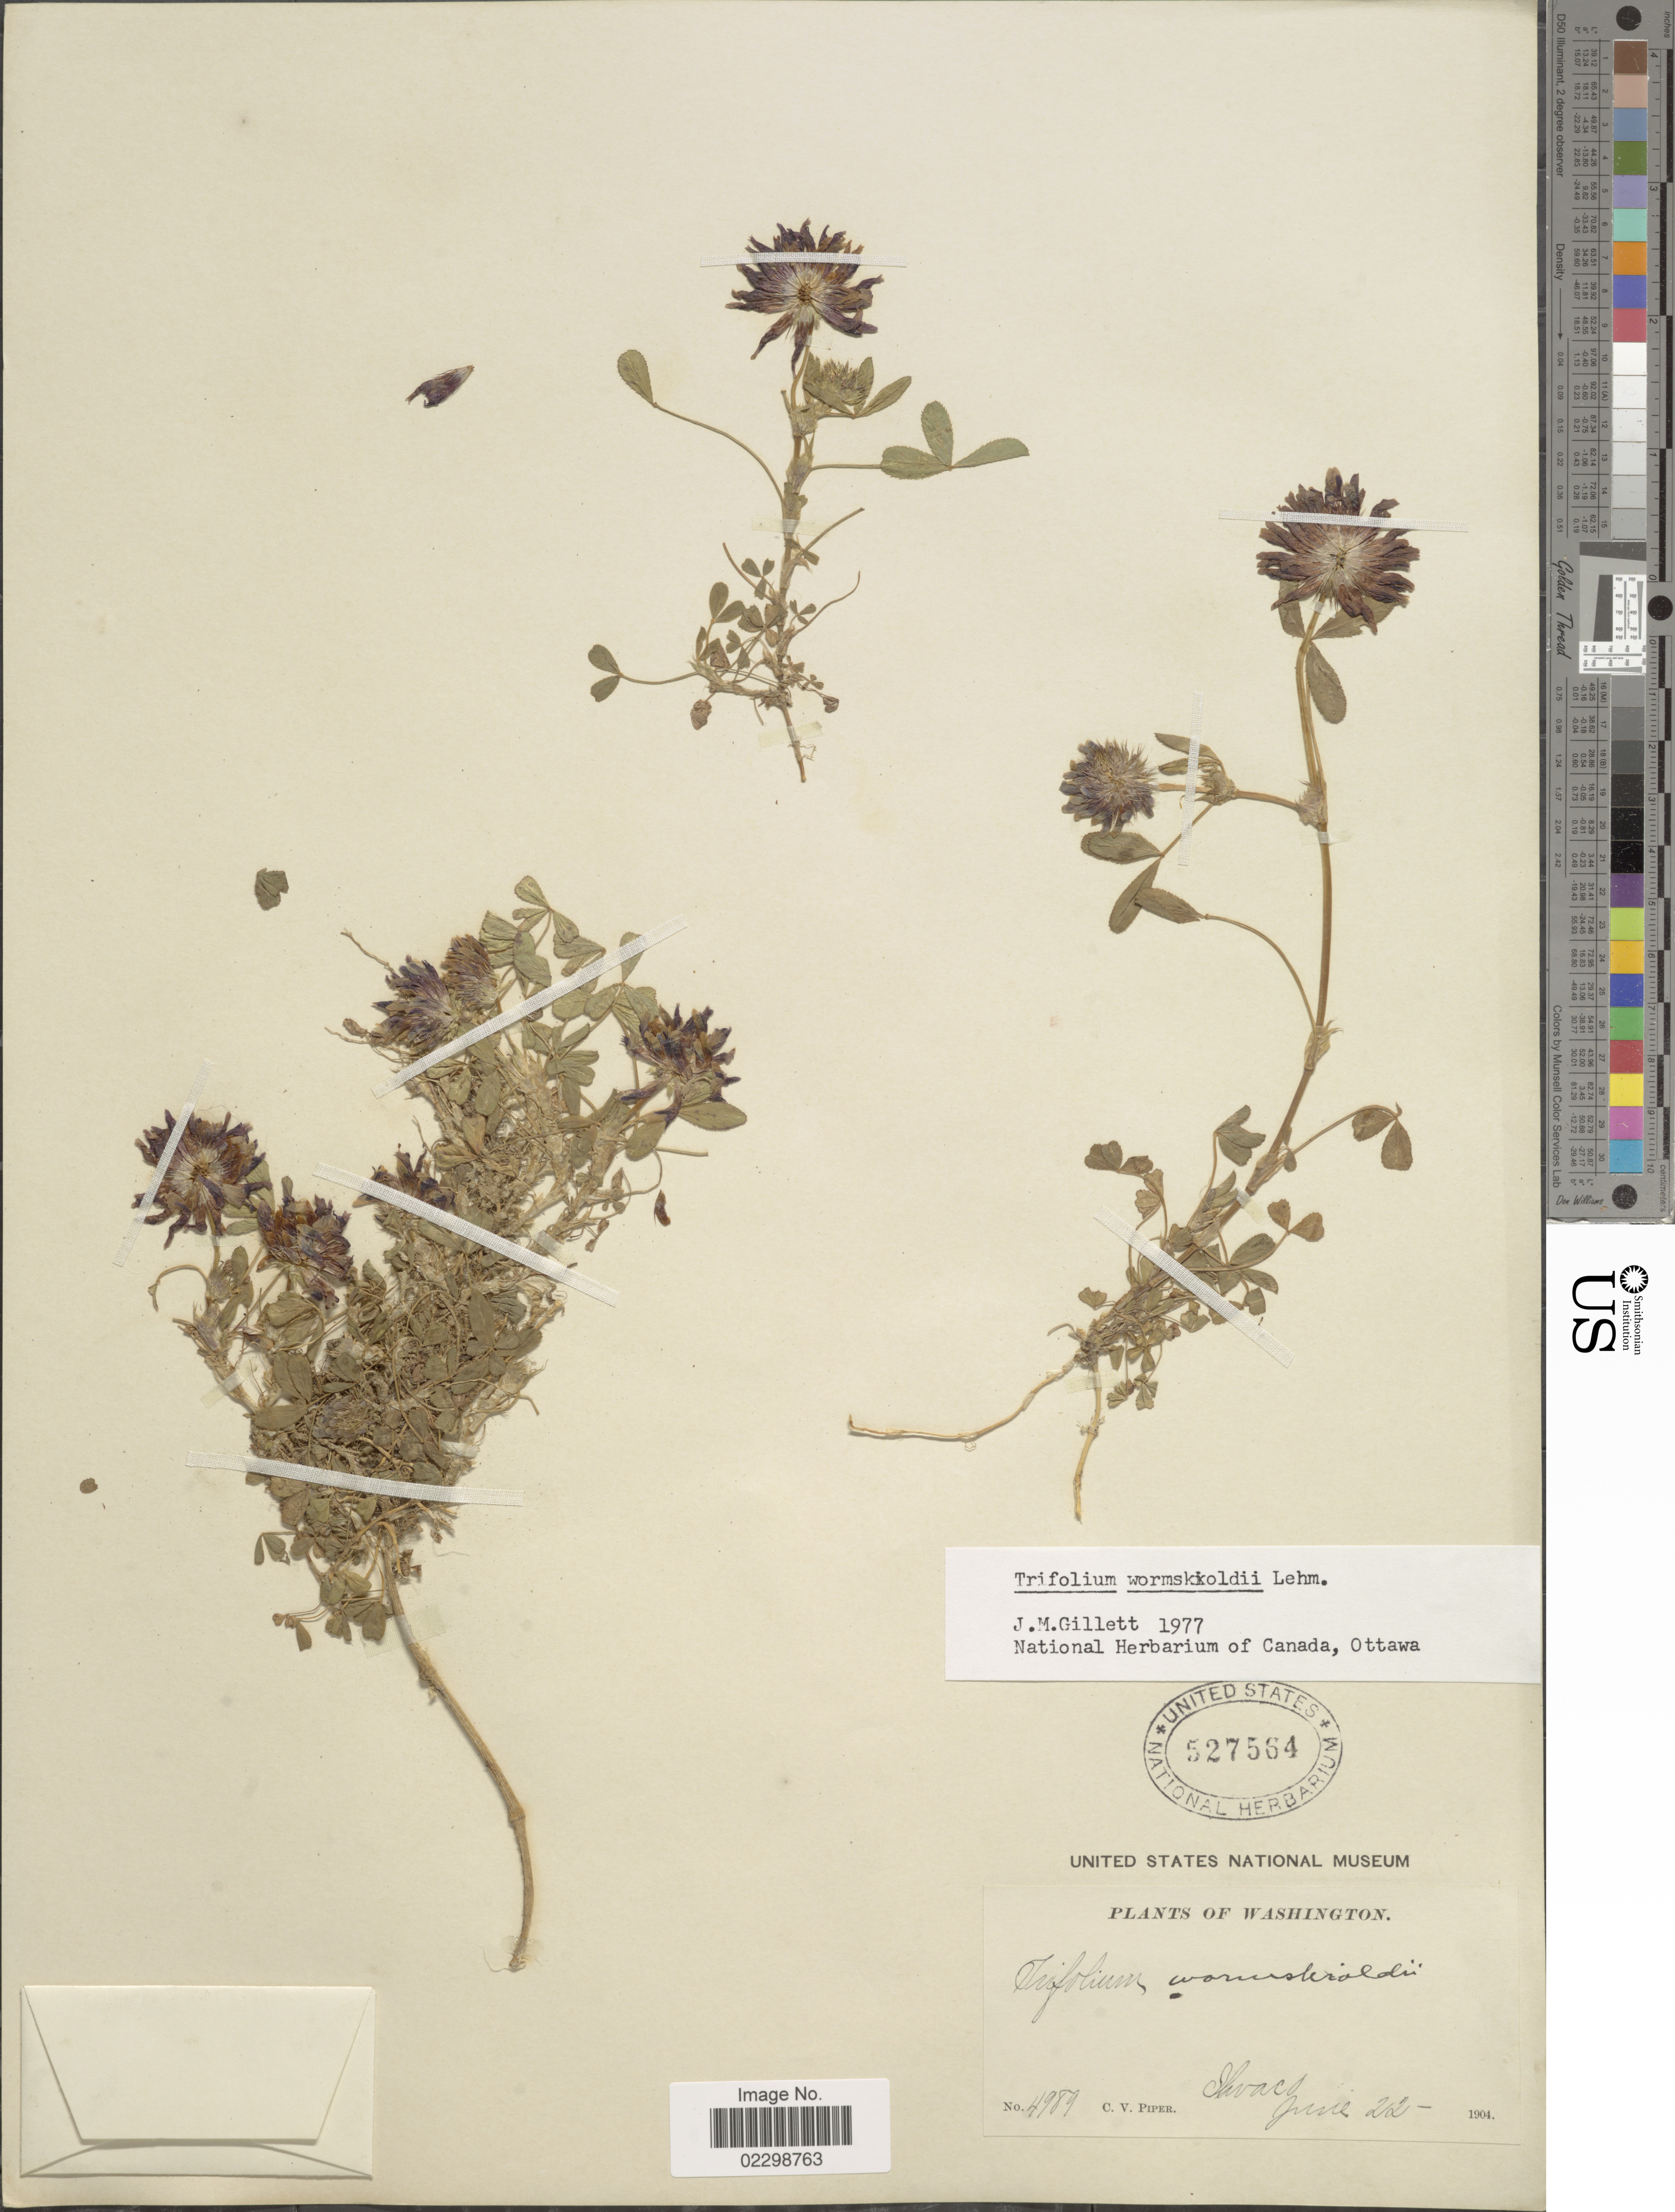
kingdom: Plantae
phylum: Tracheophyta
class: Magnoliopsida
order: Fabales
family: Fabaceae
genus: Trifolium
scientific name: Trifolium wormskioldii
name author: Lehm.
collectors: C. V. Piper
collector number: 4989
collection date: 1904-06-22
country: United States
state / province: Washington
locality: Ilvaco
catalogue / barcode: US 527564